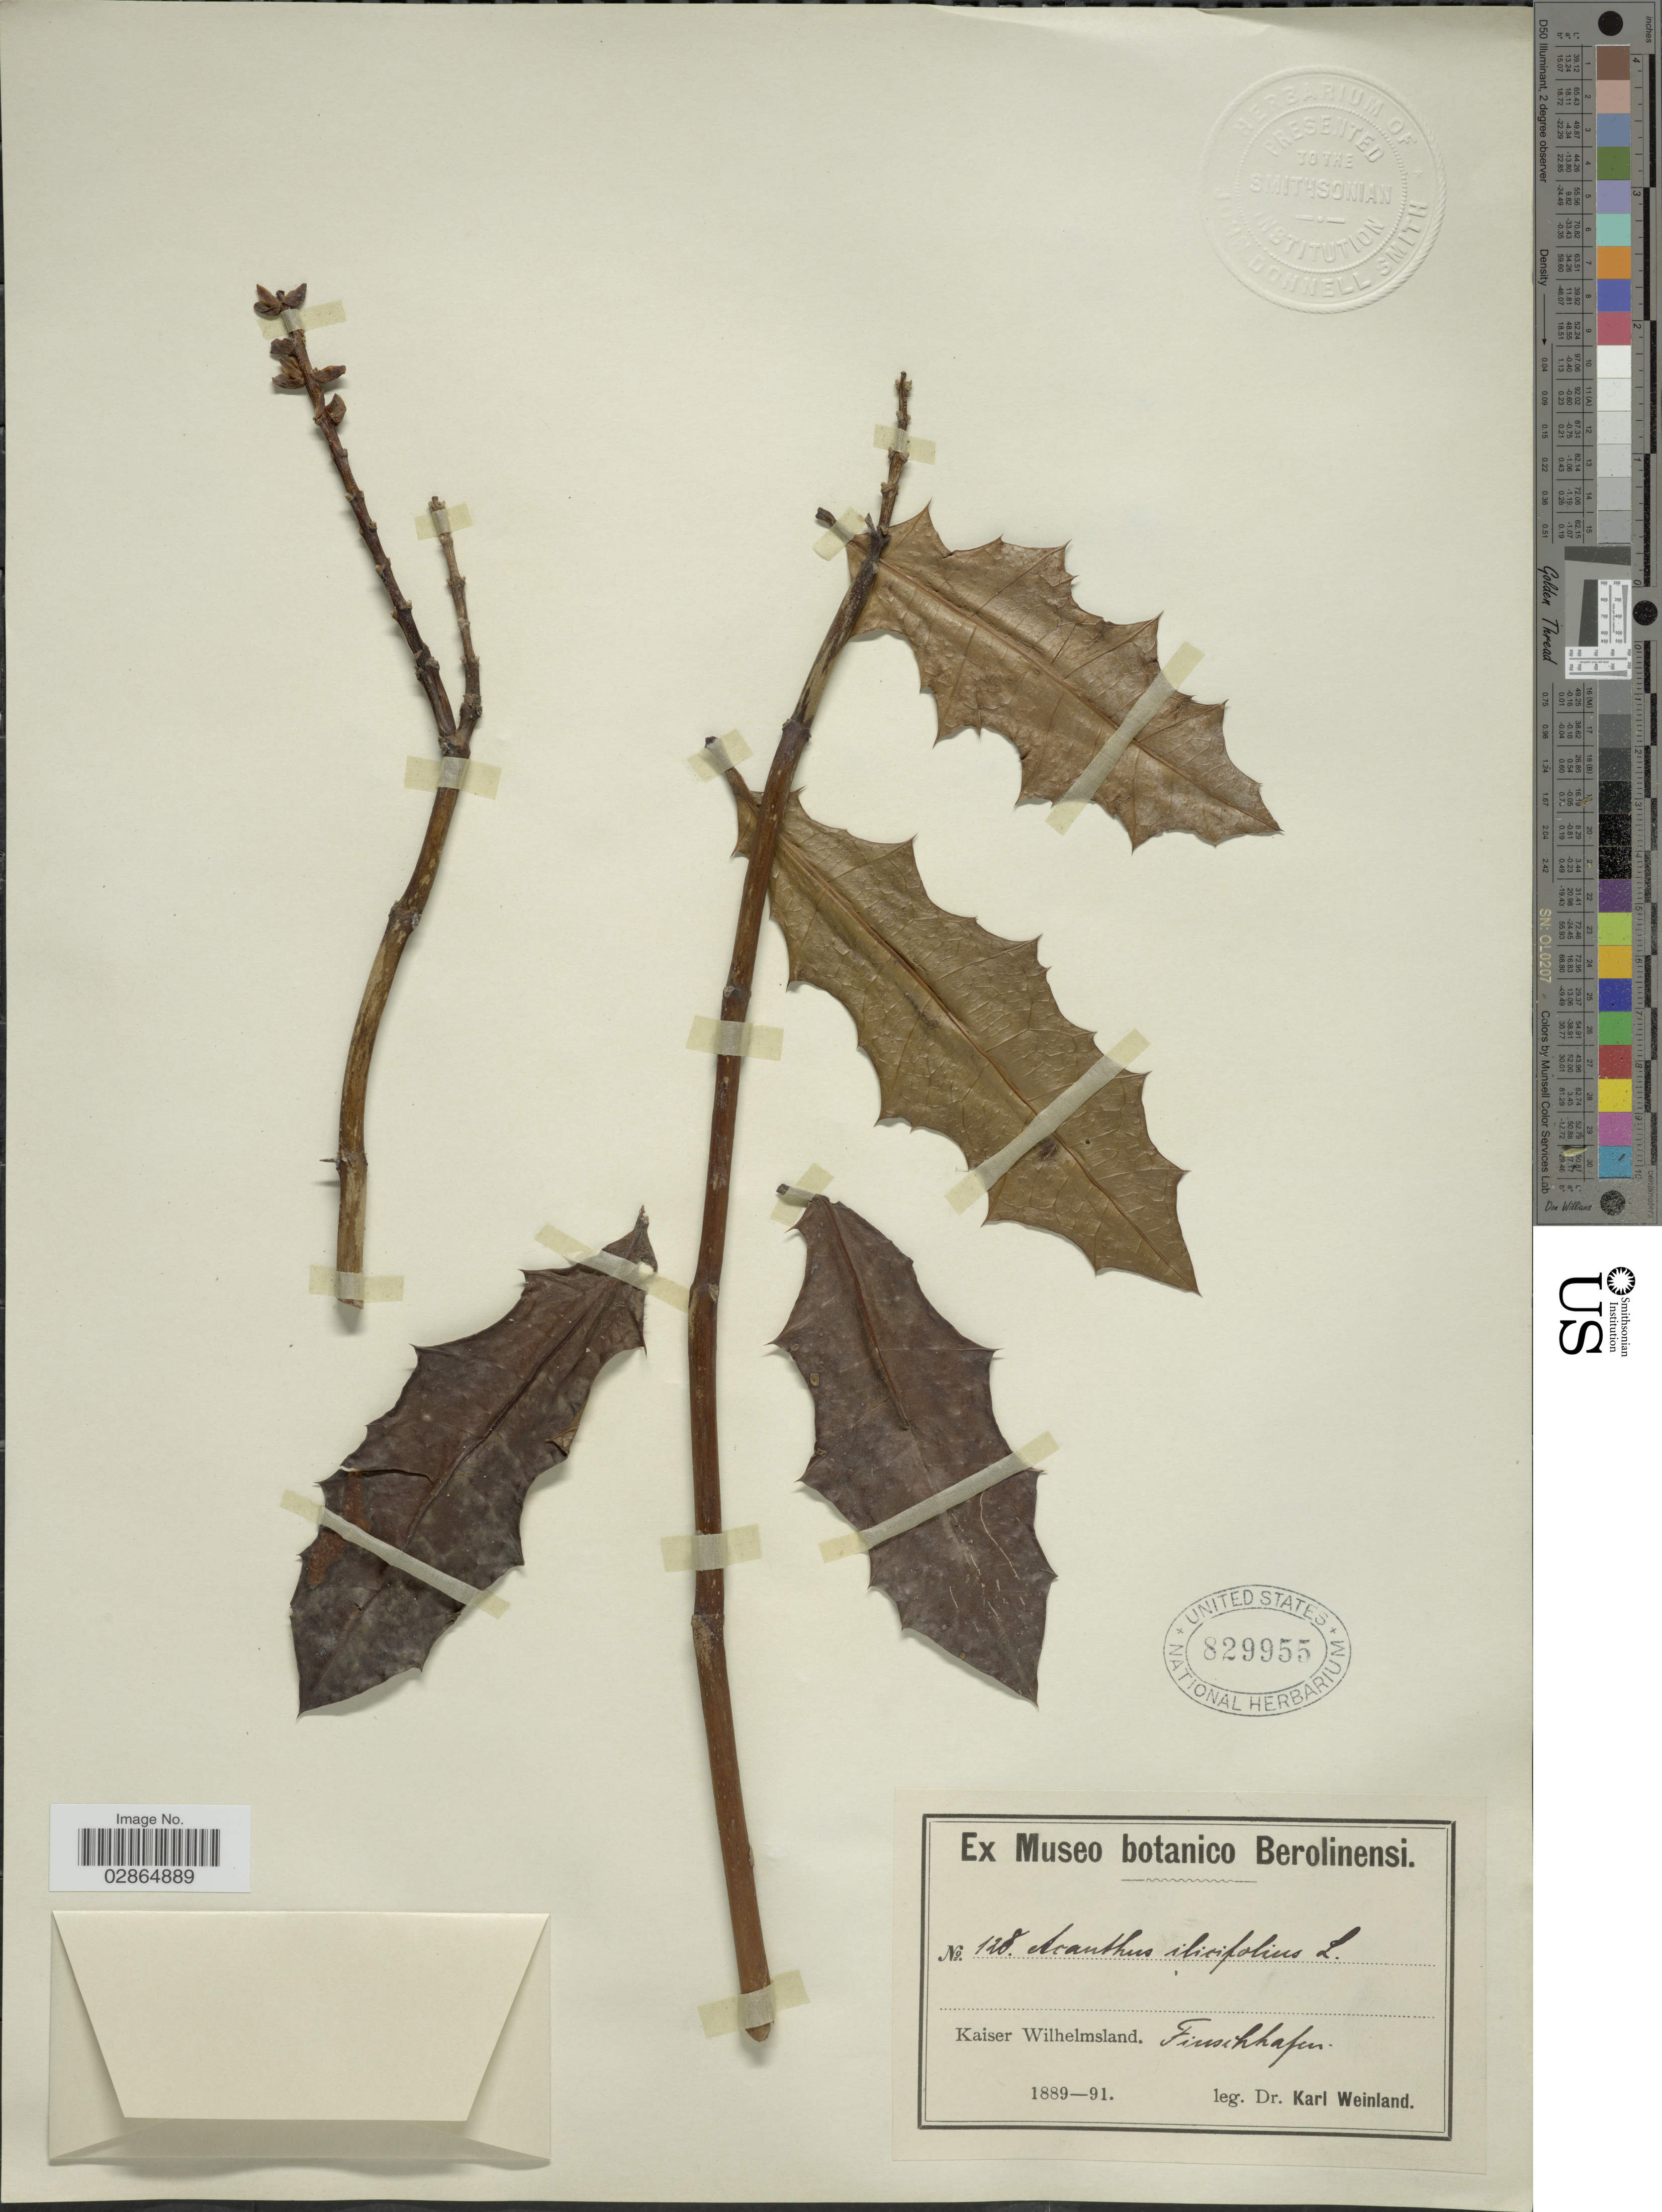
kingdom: Plantae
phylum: Tracheophyta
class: Magnoliopsida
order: Lamiales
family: Acanthaceae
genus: Acanthus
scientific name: Acanthus ilicifolius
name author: L.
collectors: K. Weinland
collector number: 128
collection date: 1889/1891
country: Papua New Guinea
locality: Kaiser Wilhelmsland, Finschhafen.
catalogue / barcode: US 829955